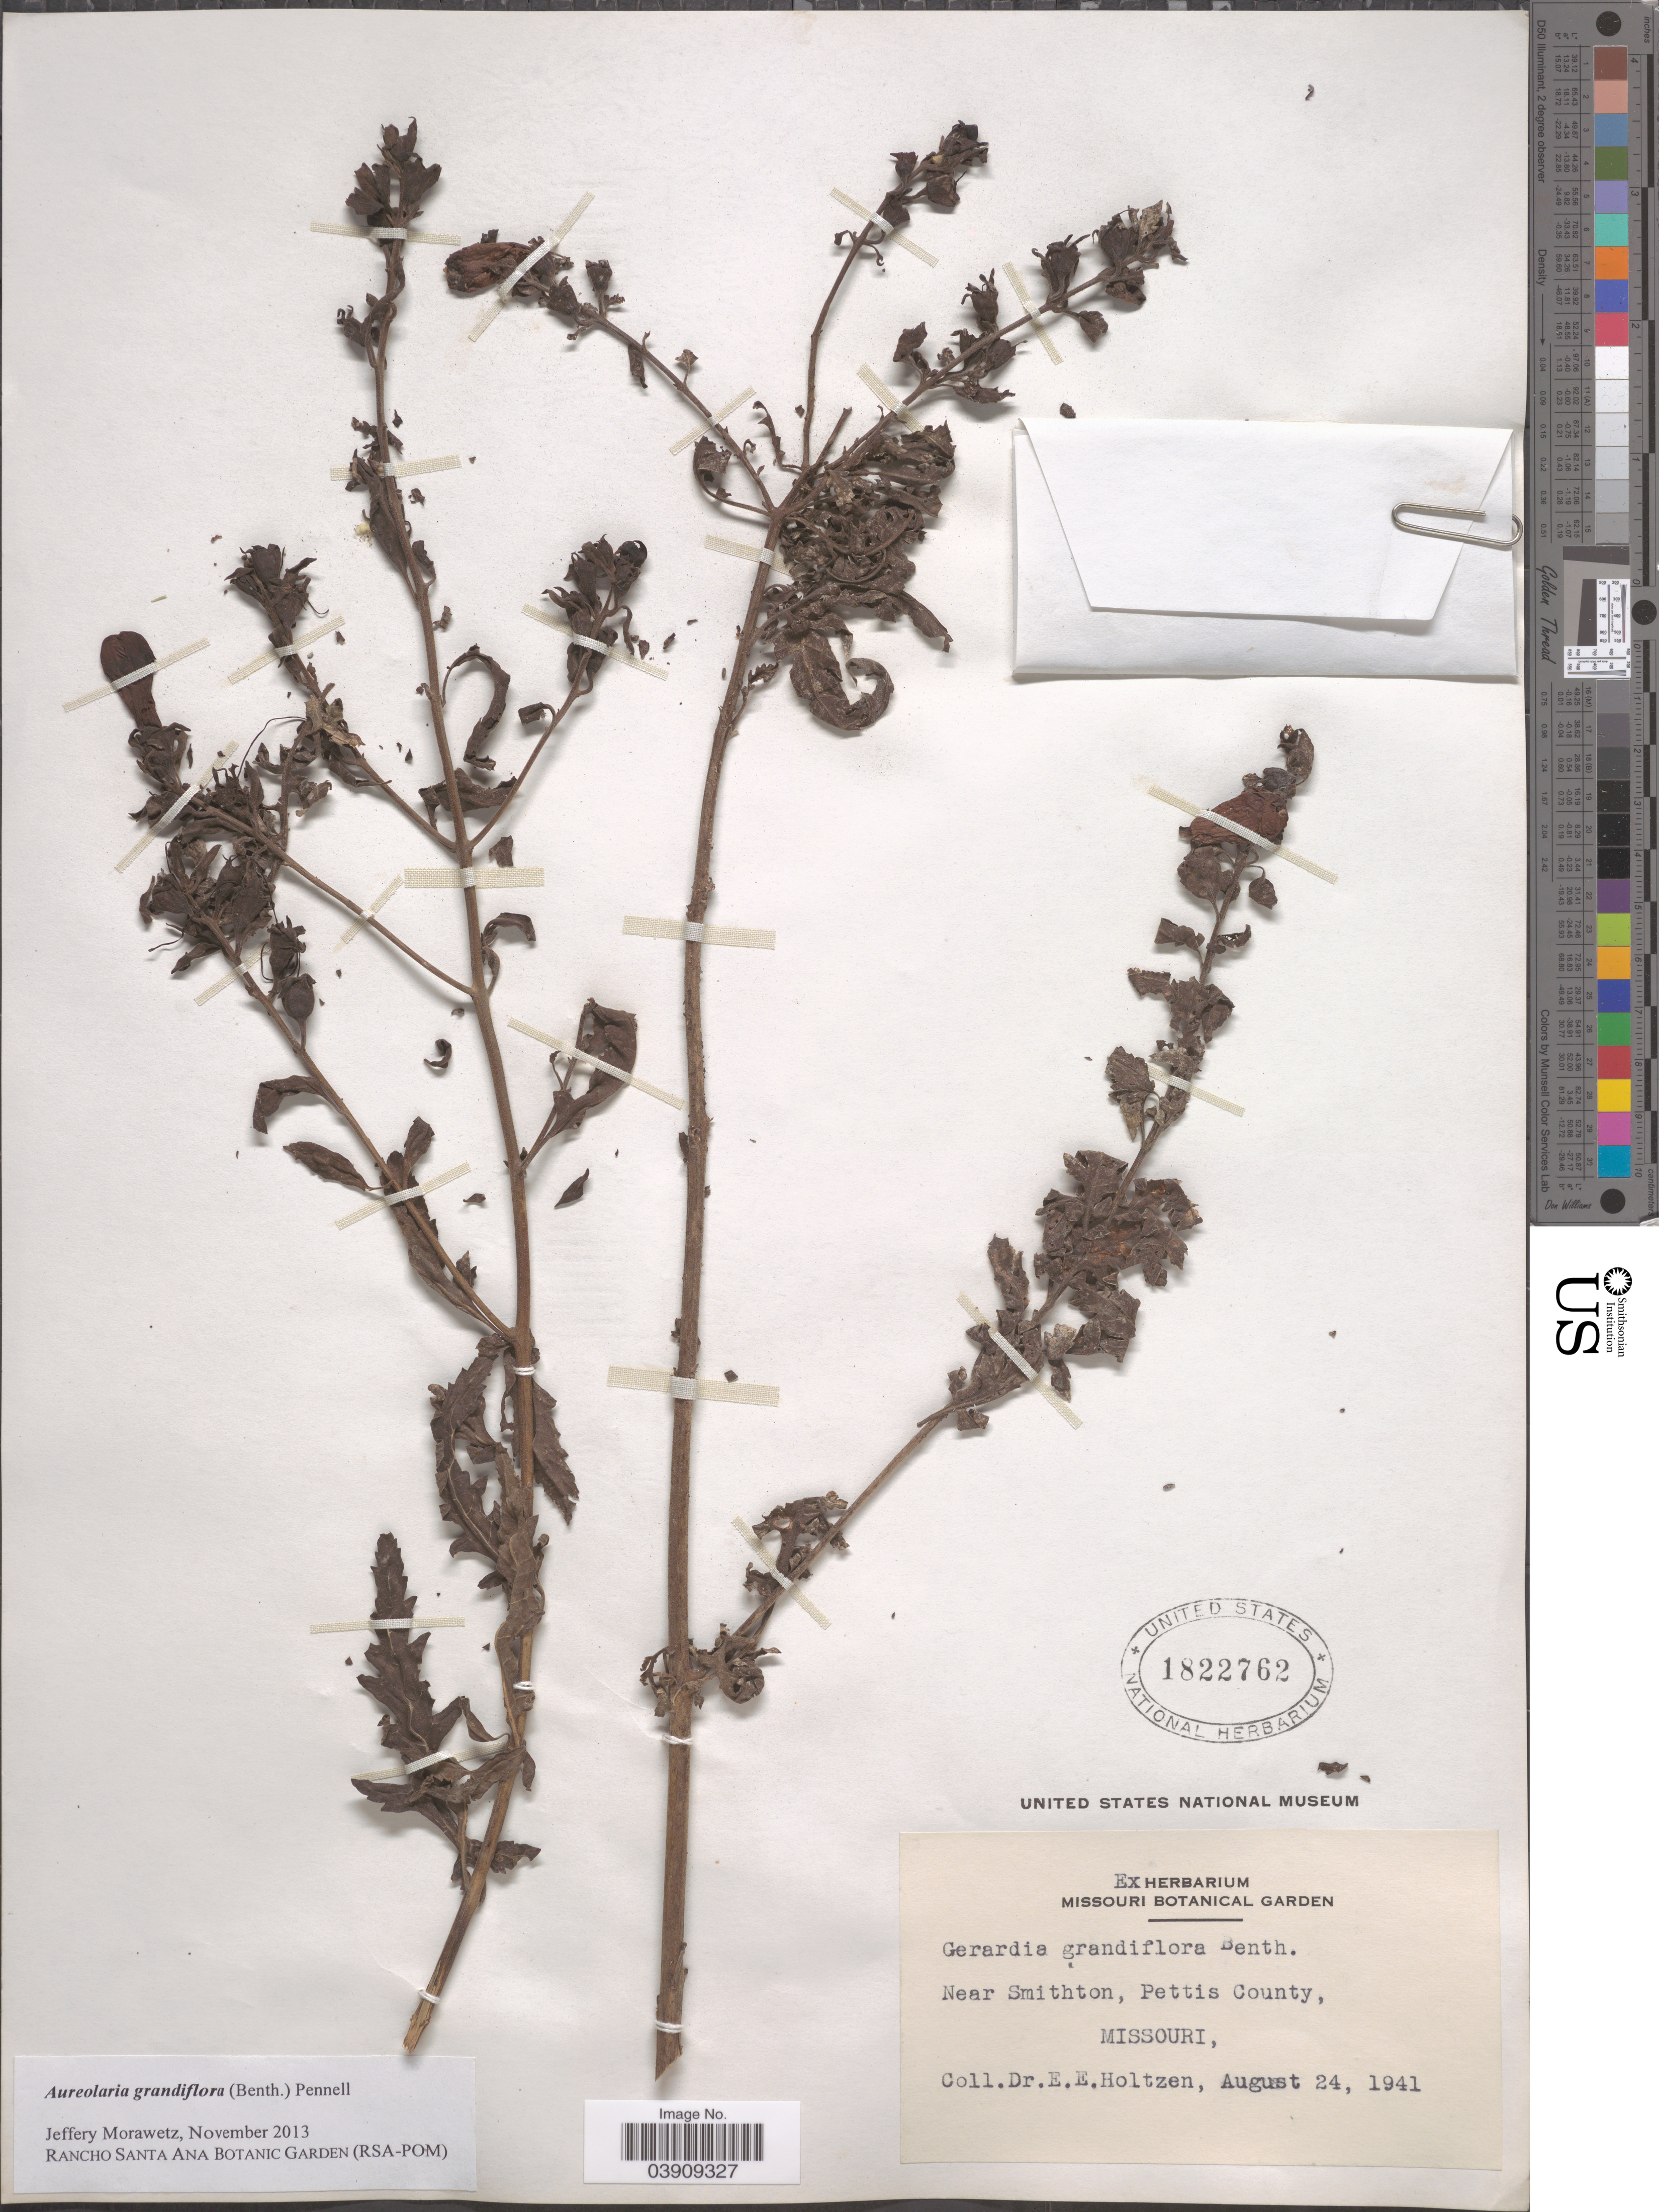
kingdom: Plantae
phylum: Tracheophyta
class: Magnoliopsida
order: Lamiales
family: Orobanchaceae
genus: Aureolaria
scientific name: Aureolaria grandiflora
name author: (Benth.) Pennell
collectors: E. Holtzen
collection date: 1941-08-24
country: United States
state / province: Missouri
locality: Near smithton, Pettis County.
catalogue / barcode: US 1822762